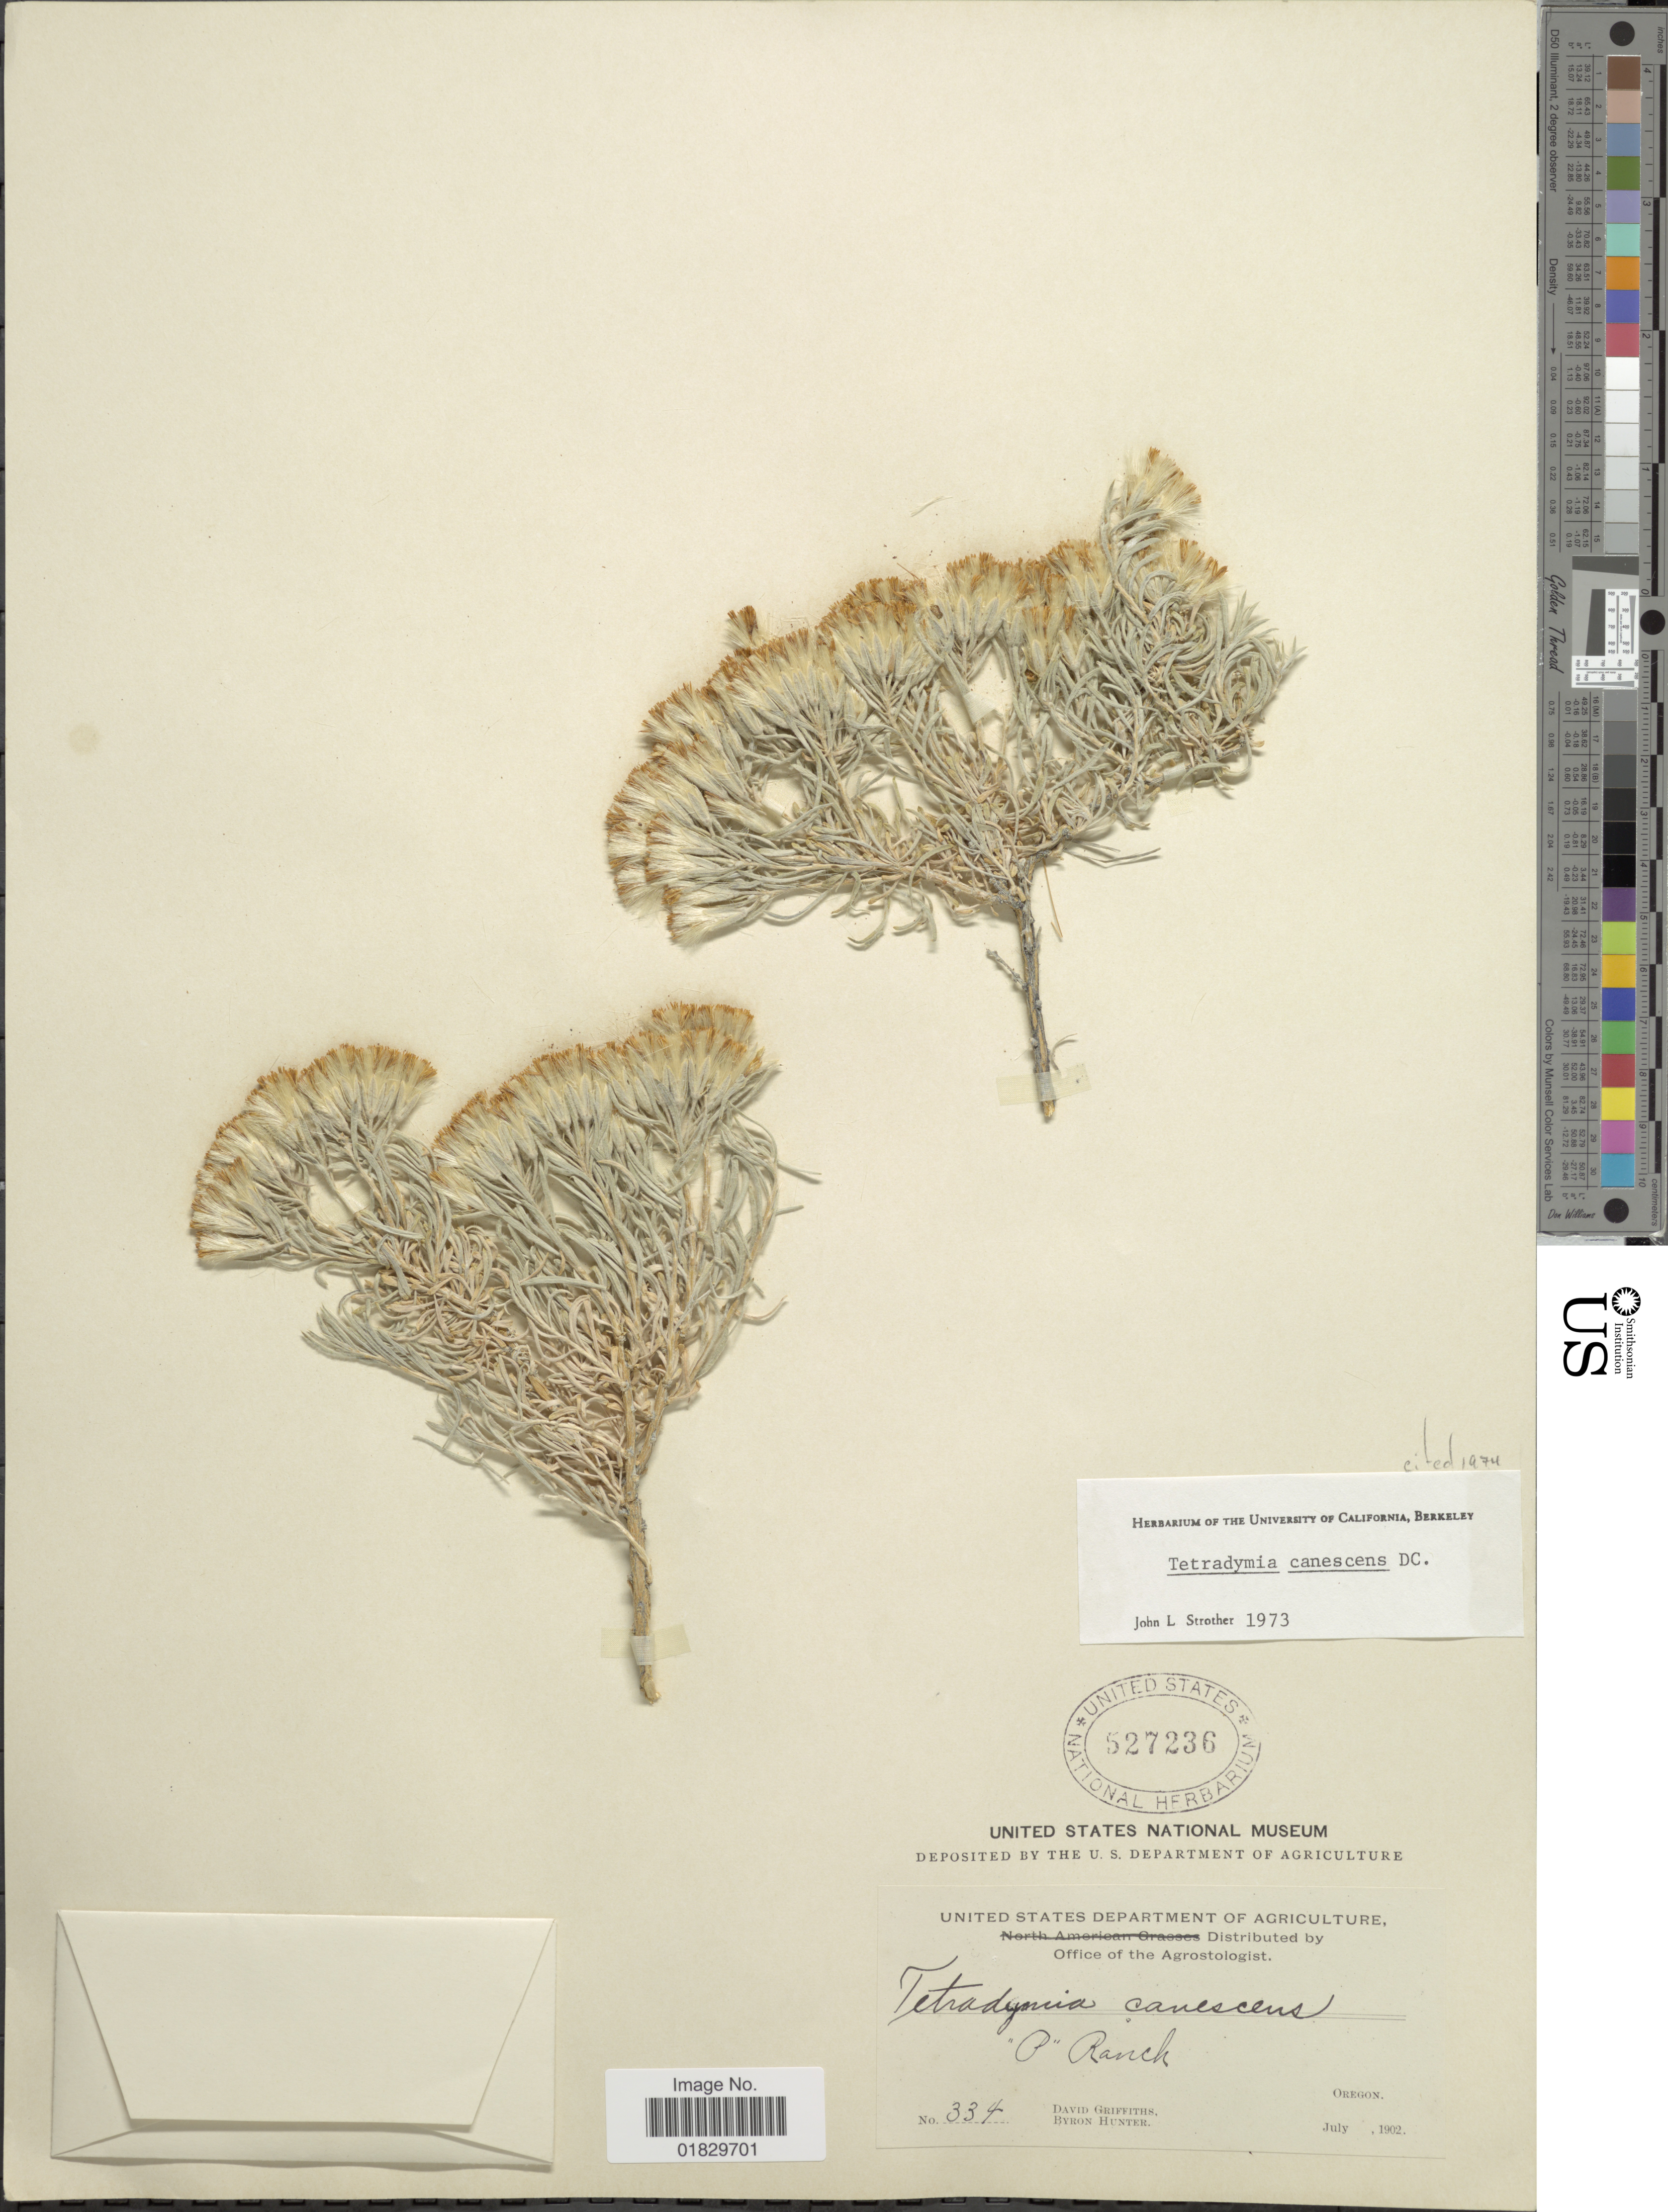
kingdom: Plantae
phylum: Tracheophyta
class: Magnoliopsida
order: Asterales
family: Asteraceae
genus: Tetradymia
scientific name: Tetradymia canescens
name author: DC.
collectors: D. Griffiths & B. Hunter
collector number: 334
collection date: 1902-07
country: United States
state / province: Oregon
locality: P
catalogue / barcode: US 527236